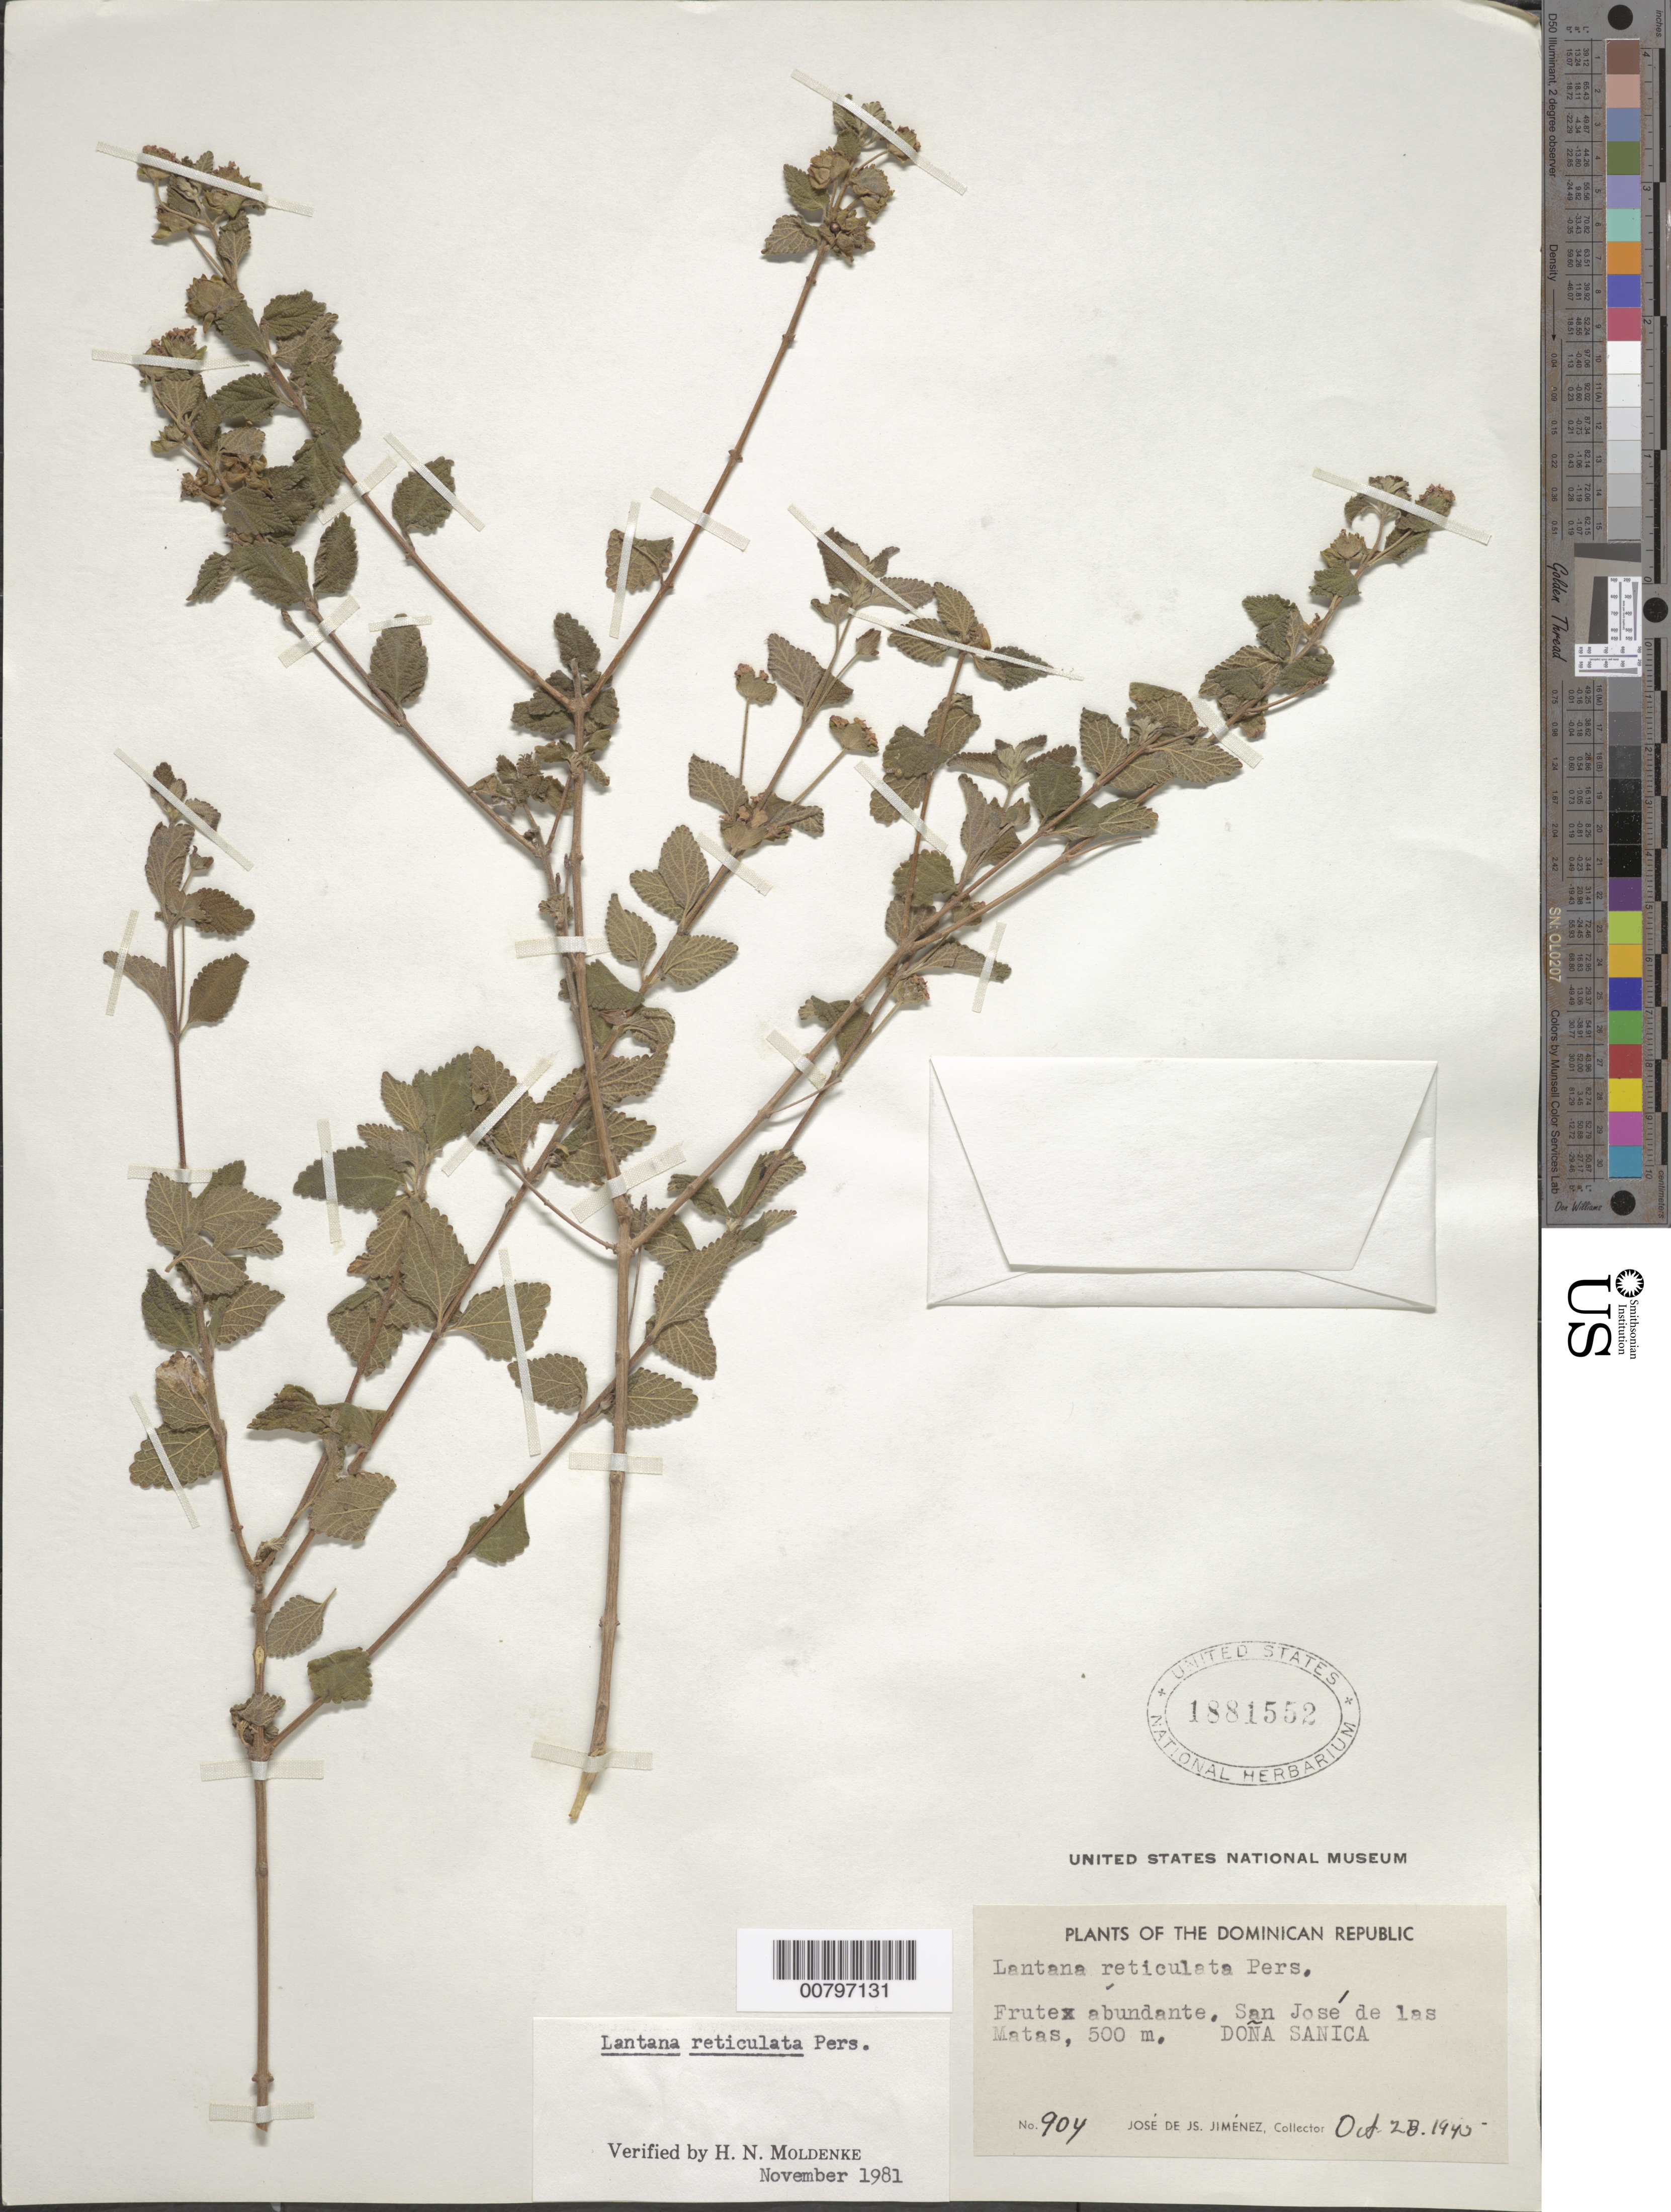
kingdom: Plantae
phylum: Tracheophyta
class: Magnoliopsida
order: Lamiales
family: Verbenaceae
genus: Lantana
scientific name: Lantana reticulata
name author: Pers.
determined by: Moldenke, H. N.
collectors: J. J. Jiménez Almonte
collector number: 904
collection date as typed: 28 Oct 1945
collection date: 1945-10-28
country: Dominican Republic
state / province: Santiago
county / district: San José de las Matas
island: Hispaniola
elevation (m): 500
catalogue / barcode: US 1881552